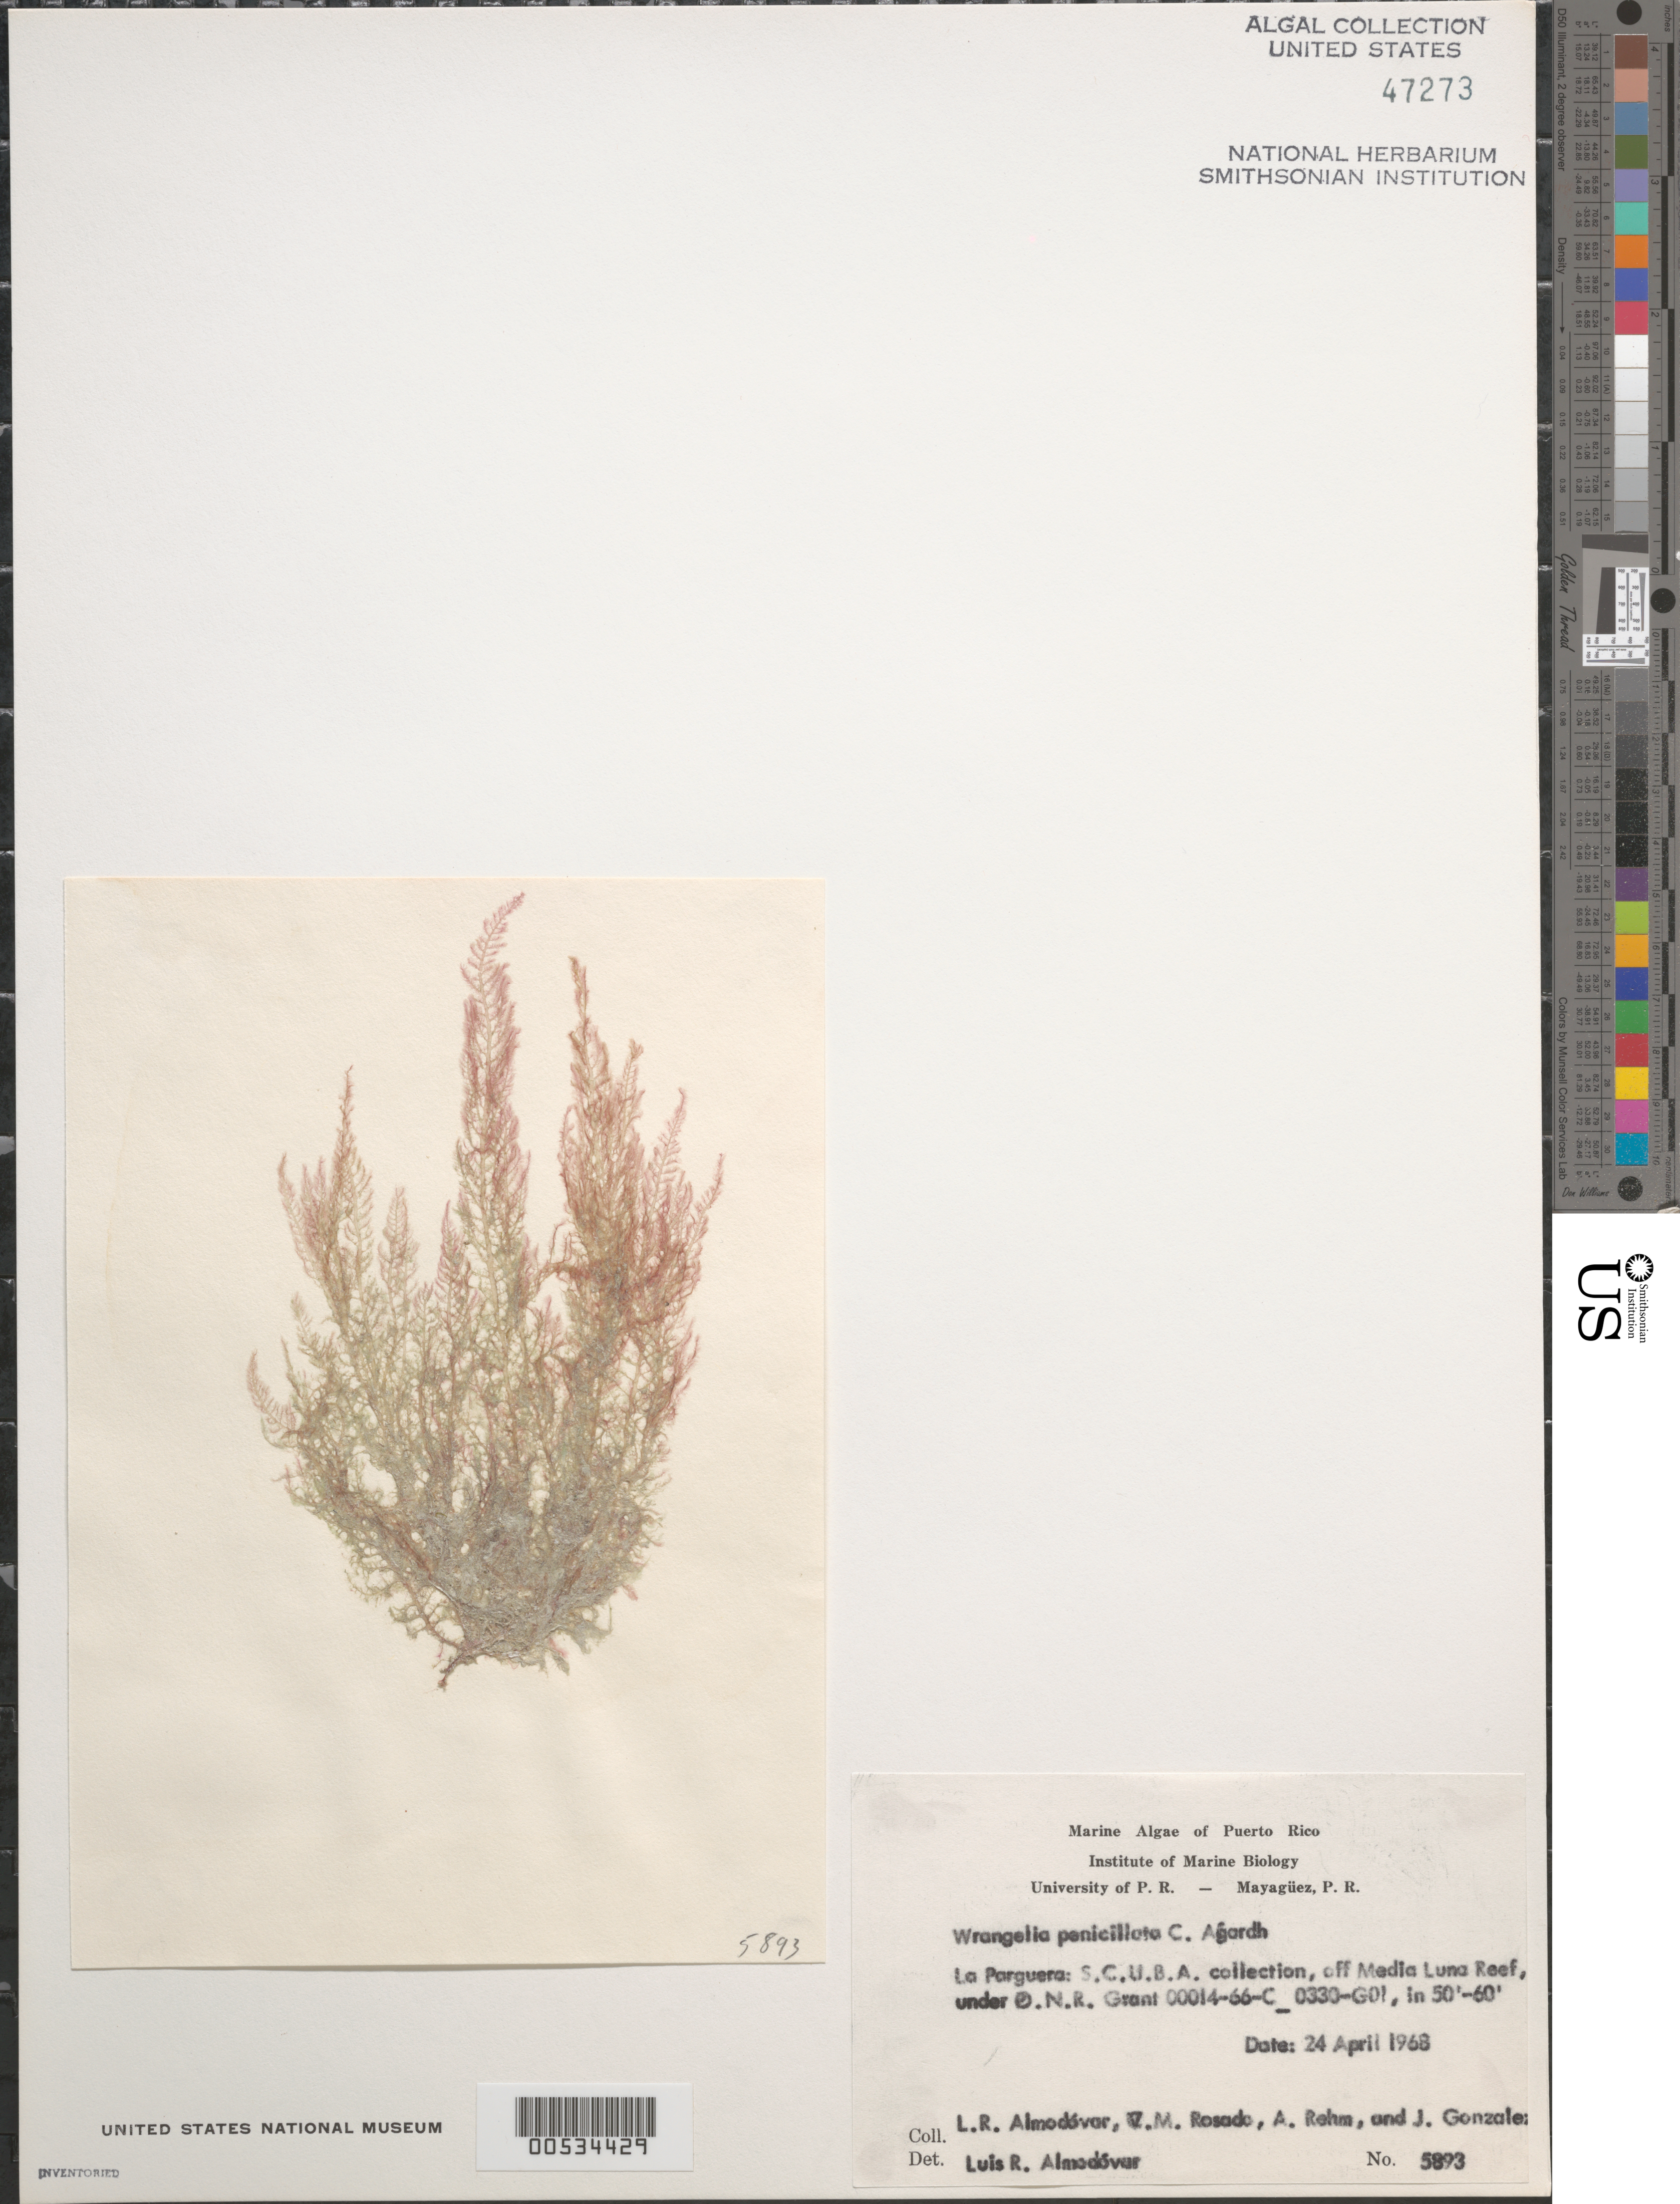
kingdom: Plantae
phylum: Rhodophyta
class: Florideophyceae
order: Ceramiales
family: Wrangeliaceae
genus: Wrangelia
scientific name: Wrangelia penicillata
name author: (C. Agardh) C. Agardh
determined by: Almodovar, L. R.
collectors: L. Almodovar, V. Rosado, A. Rehm & J. Gonzalez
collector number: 5893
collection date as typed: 24 Apr 1968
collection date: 1968-04-24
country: Puerto Rico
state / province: Lajas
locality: La Parguera, off Media Luna Reef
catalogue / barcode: US 47273